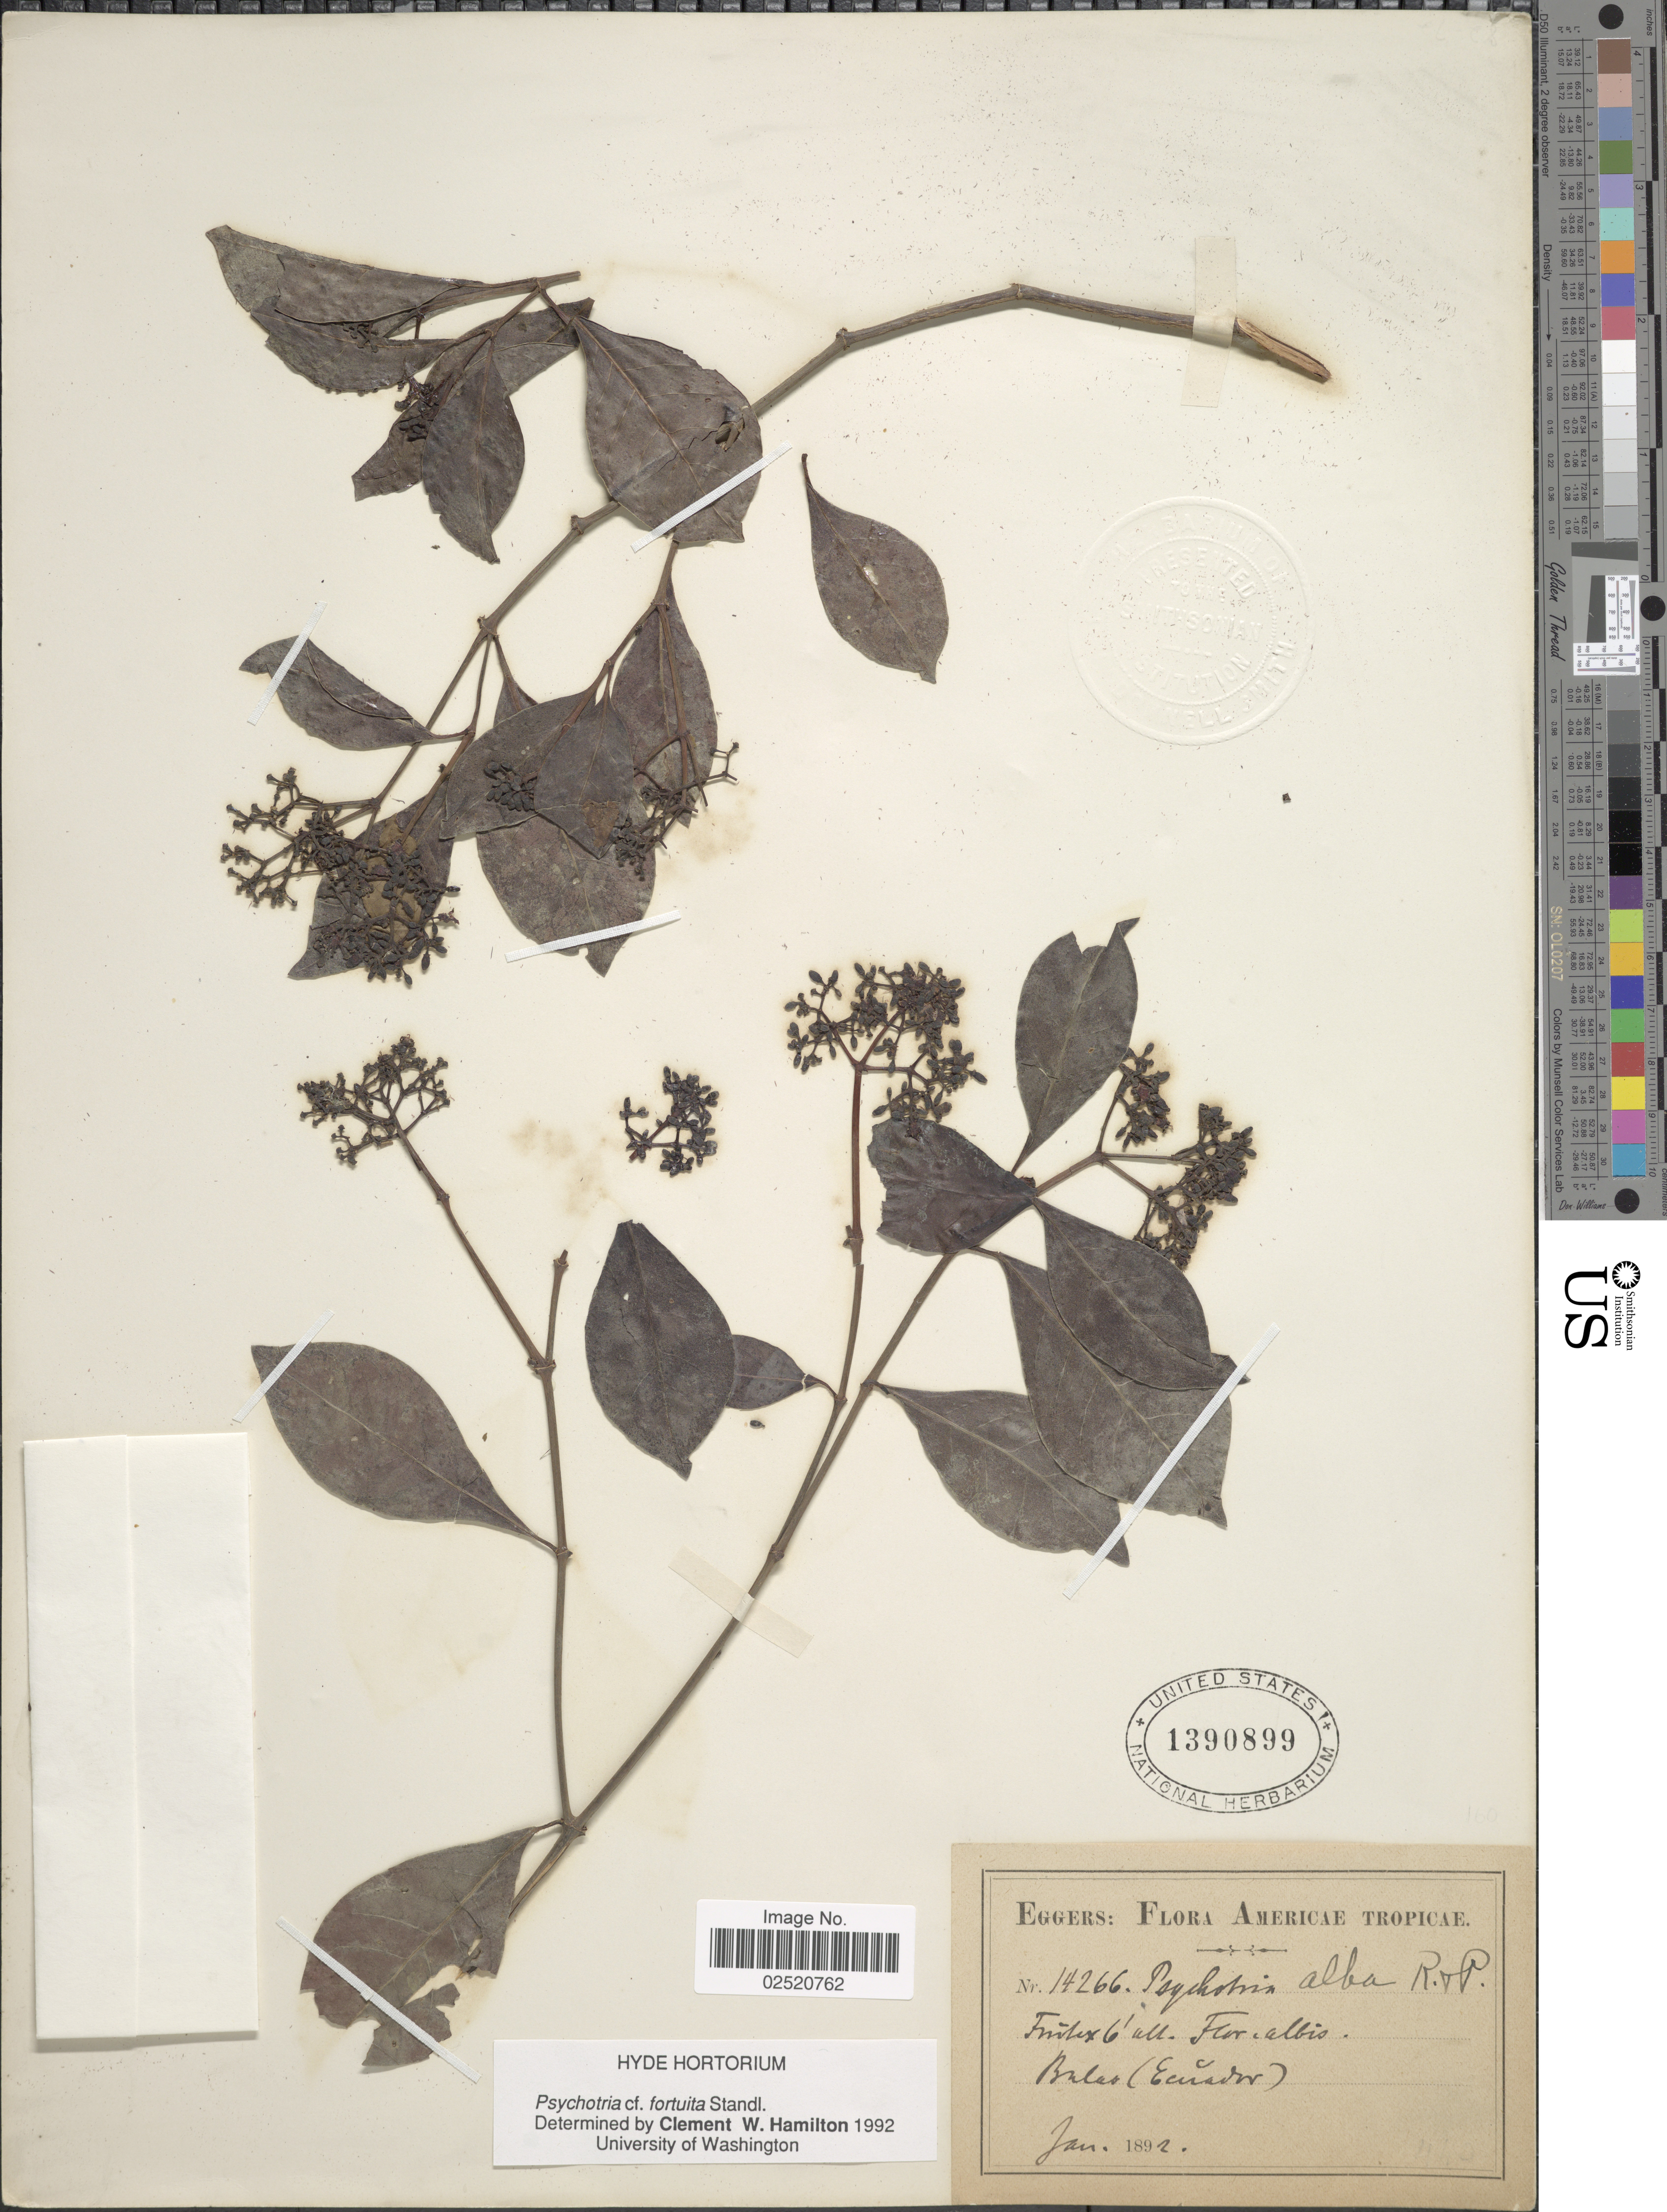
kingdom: Plantae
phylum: Tracheophyta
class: Magnoliopsida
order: Gentianales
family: Rubiaceae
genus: Psychotria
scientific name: Psychotria sp.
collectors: -. Eggers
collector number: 14266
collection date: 1892-01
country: Ecuador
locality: Americae Tropicae. Balao.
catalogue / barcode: US 1390899